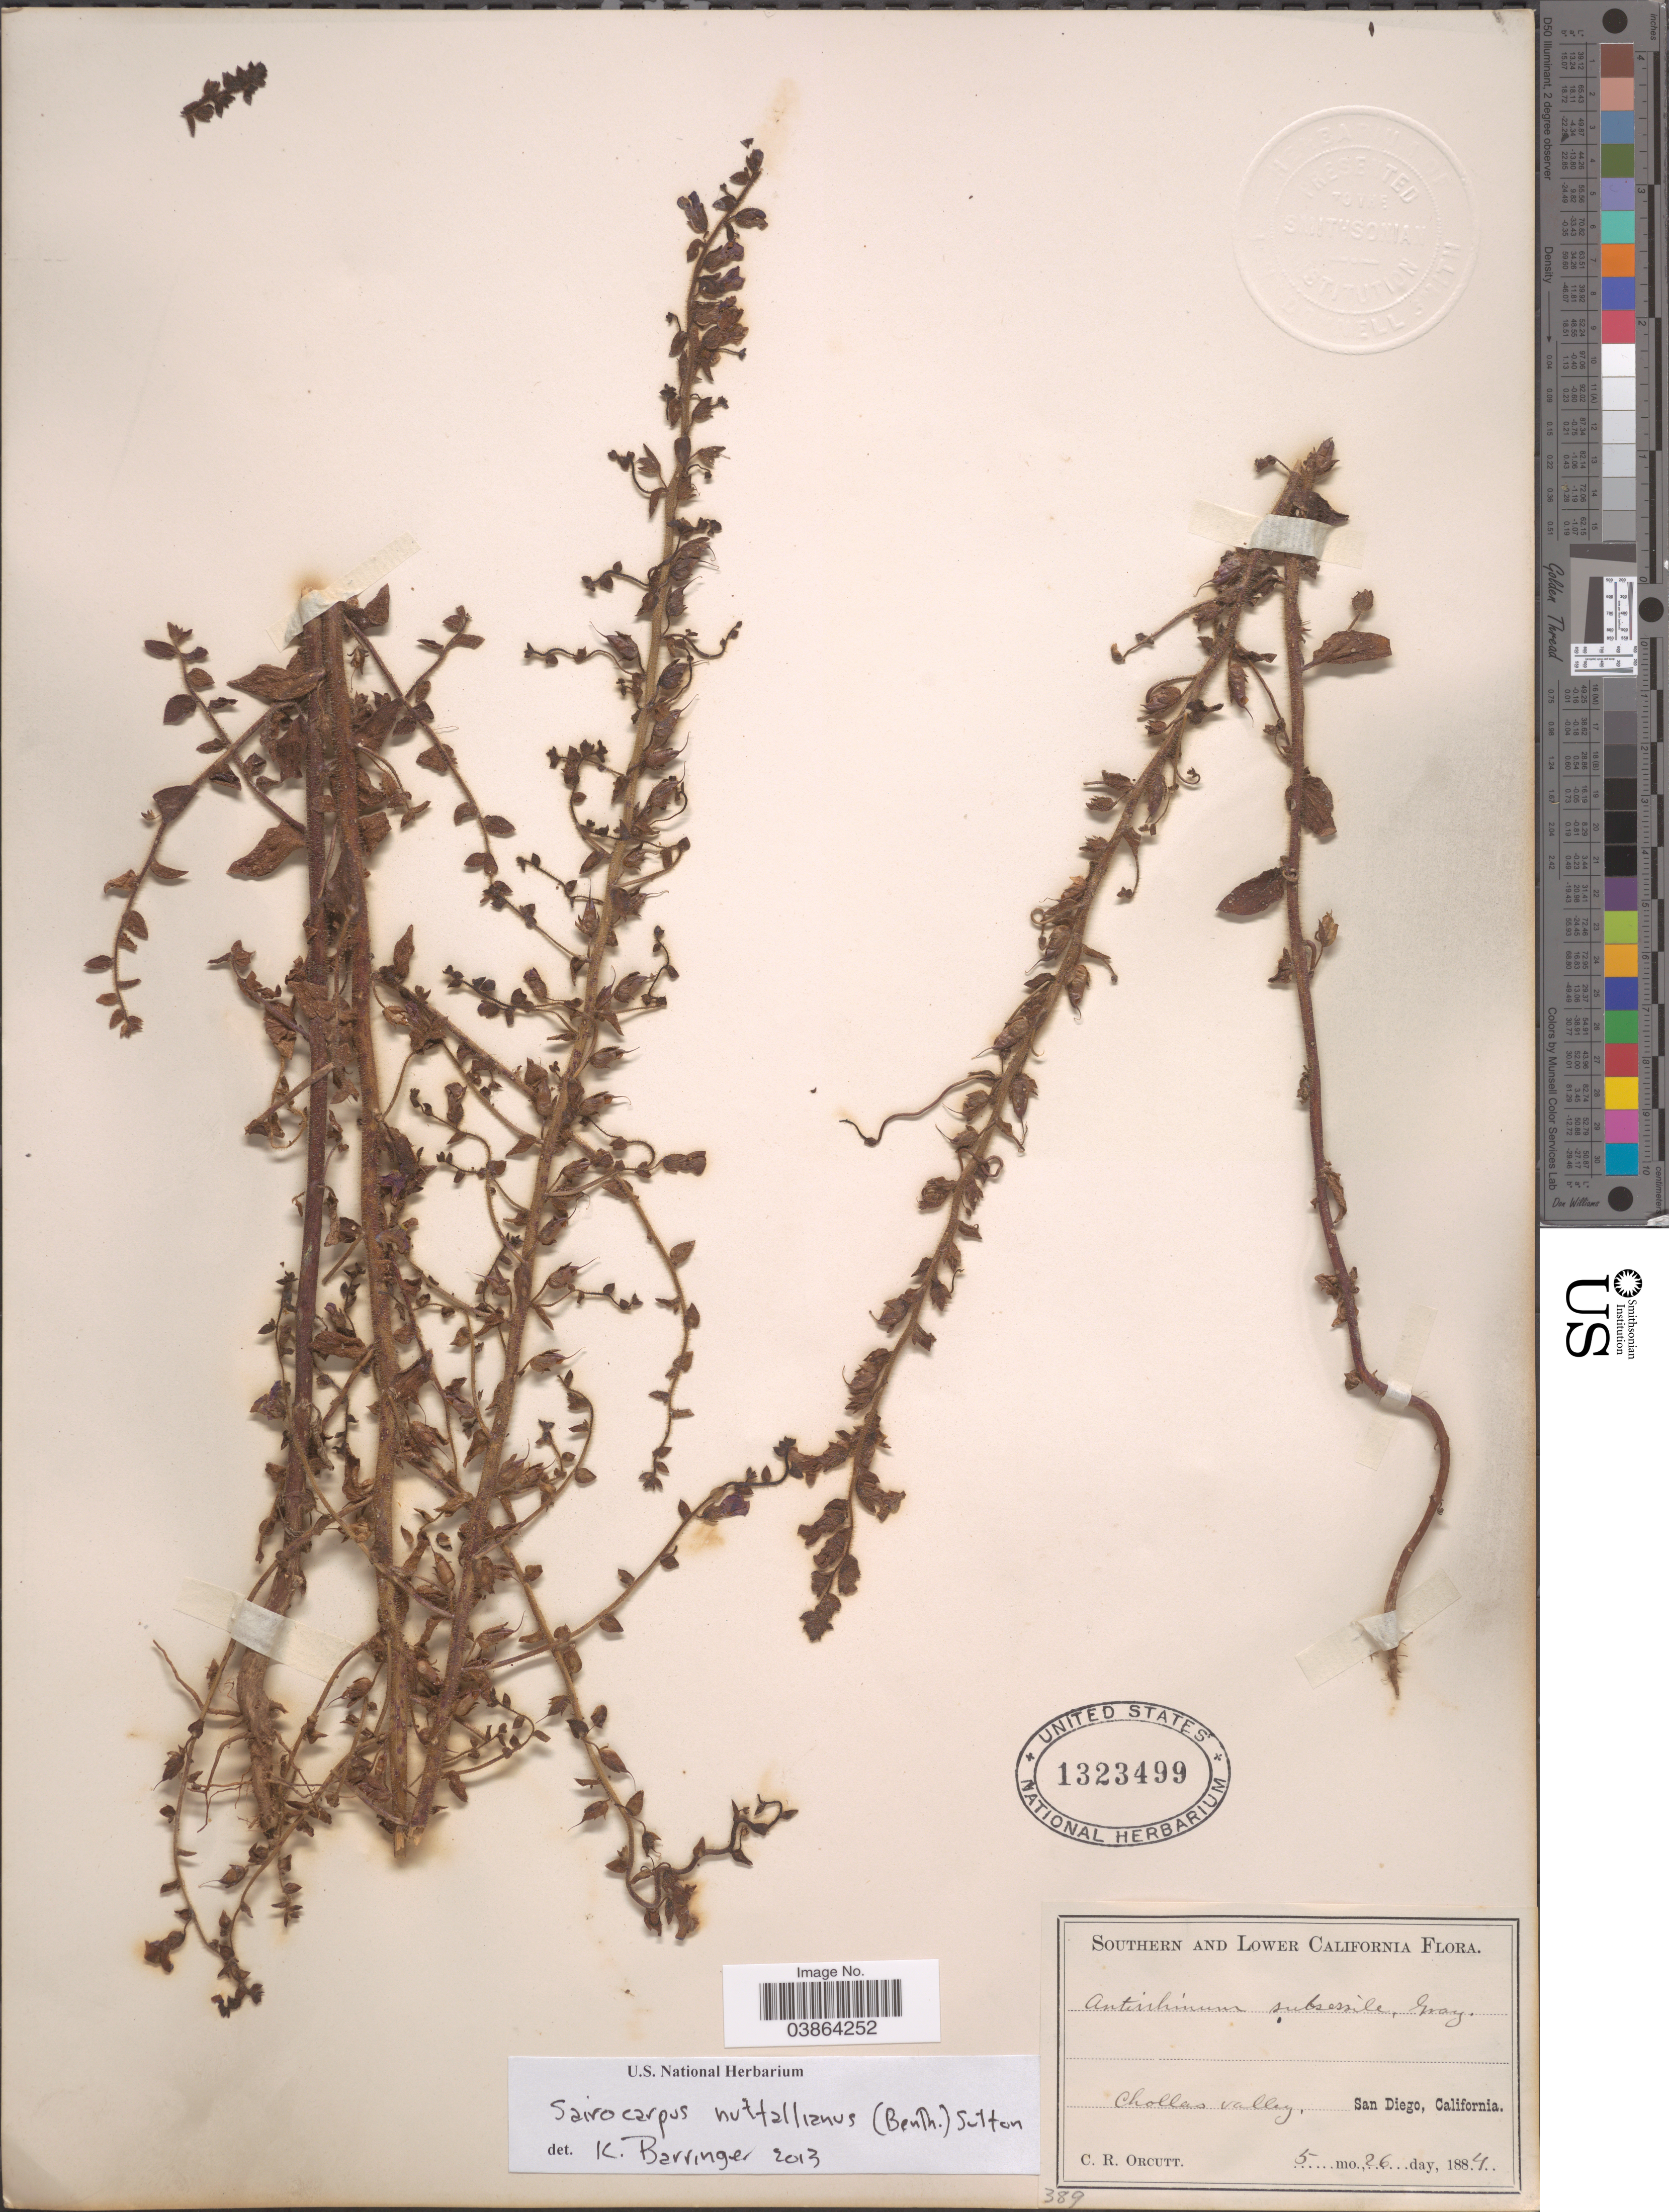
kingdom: Plantae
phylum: Tracheophyta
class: Magnoliopsida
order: Lamiales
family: Plantaginaceae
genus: Sairocarpus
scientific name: Sairocarpus nuttallianus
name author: (Benth.) D.A. Sutton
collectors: C. R. Orcutt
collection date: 1884-05-26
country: United States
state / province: California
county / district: San Diego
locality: Southern and Lower California. Chollas valley, San Diego.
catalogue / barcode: US 1323499